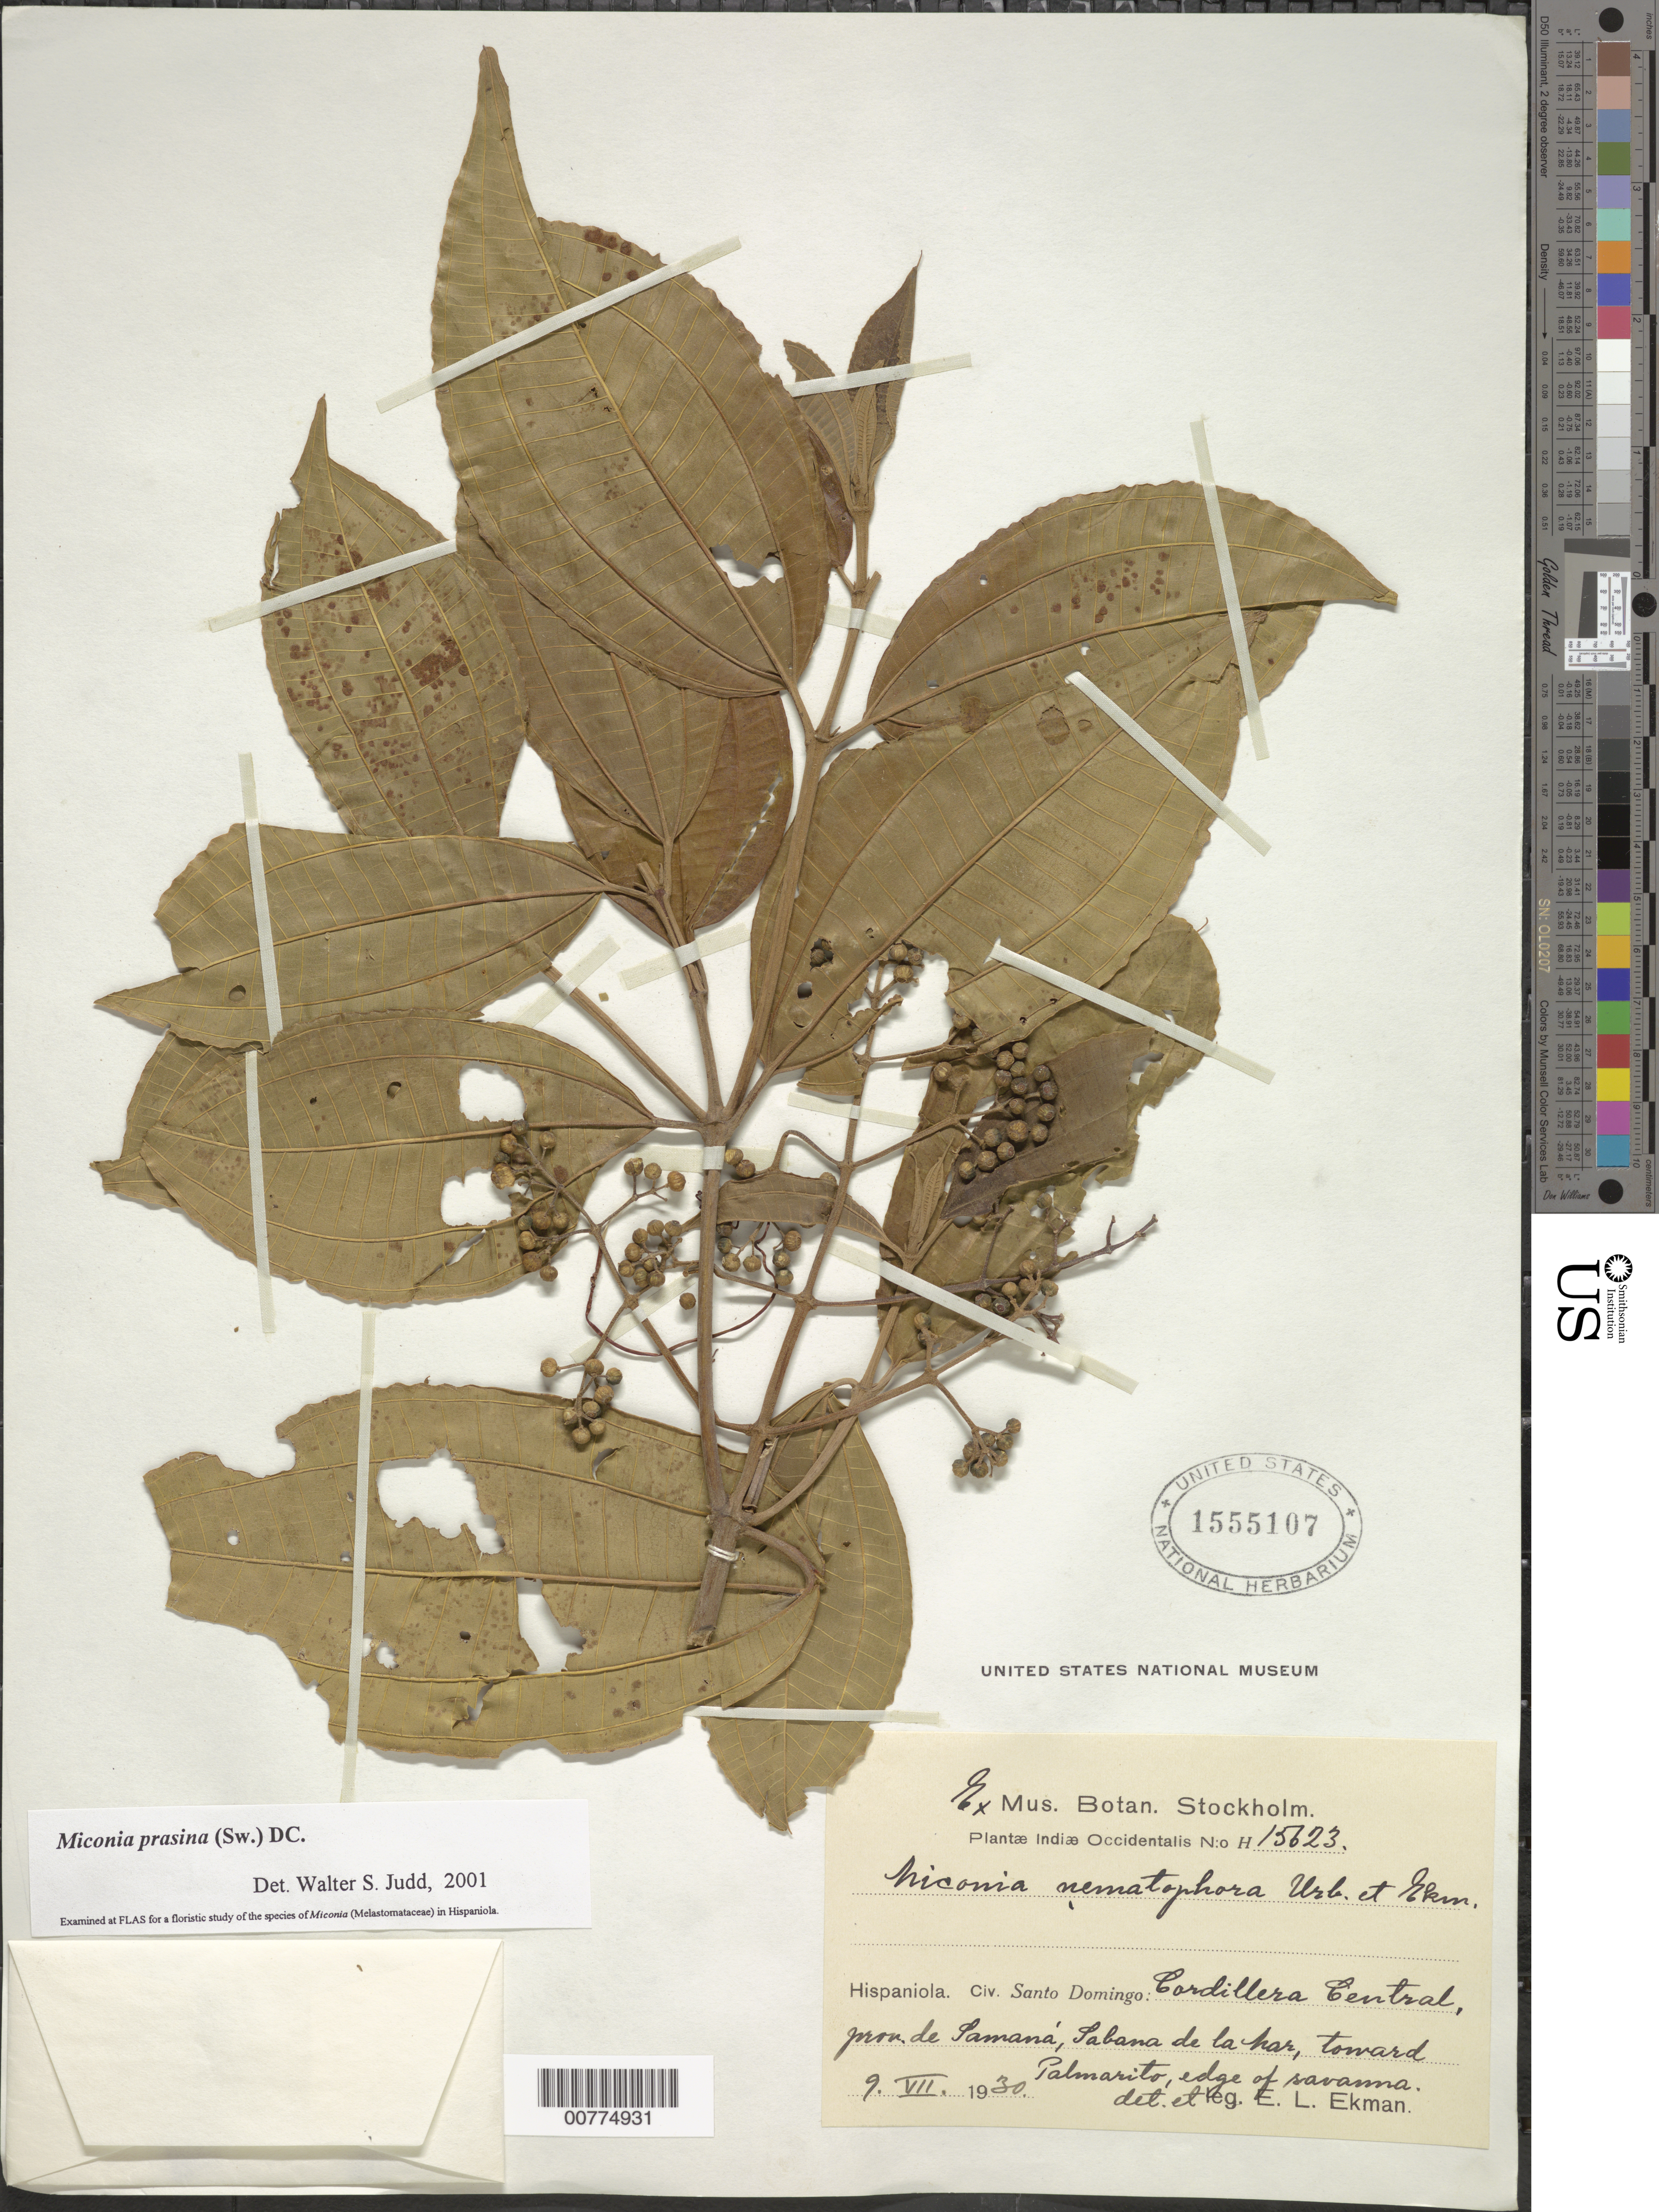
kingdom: Plantae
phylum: Tracheophyta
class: Magnoliopsida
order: Myrtales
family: Melastomataceae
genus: Miconia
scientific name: Miconia prasina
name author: (Sw.) DC.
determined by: Judd, Walter S.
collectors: E. L. Ekman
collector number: H 15623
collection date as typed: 09 Jul 1930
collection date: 1930-07-09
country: Dominican Republic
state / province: Samana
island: Hispaniola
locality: Cordillera Central, Sabana de la Mar, toward Palmerito.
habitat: Edge of savanna.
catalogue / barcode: US 1555107